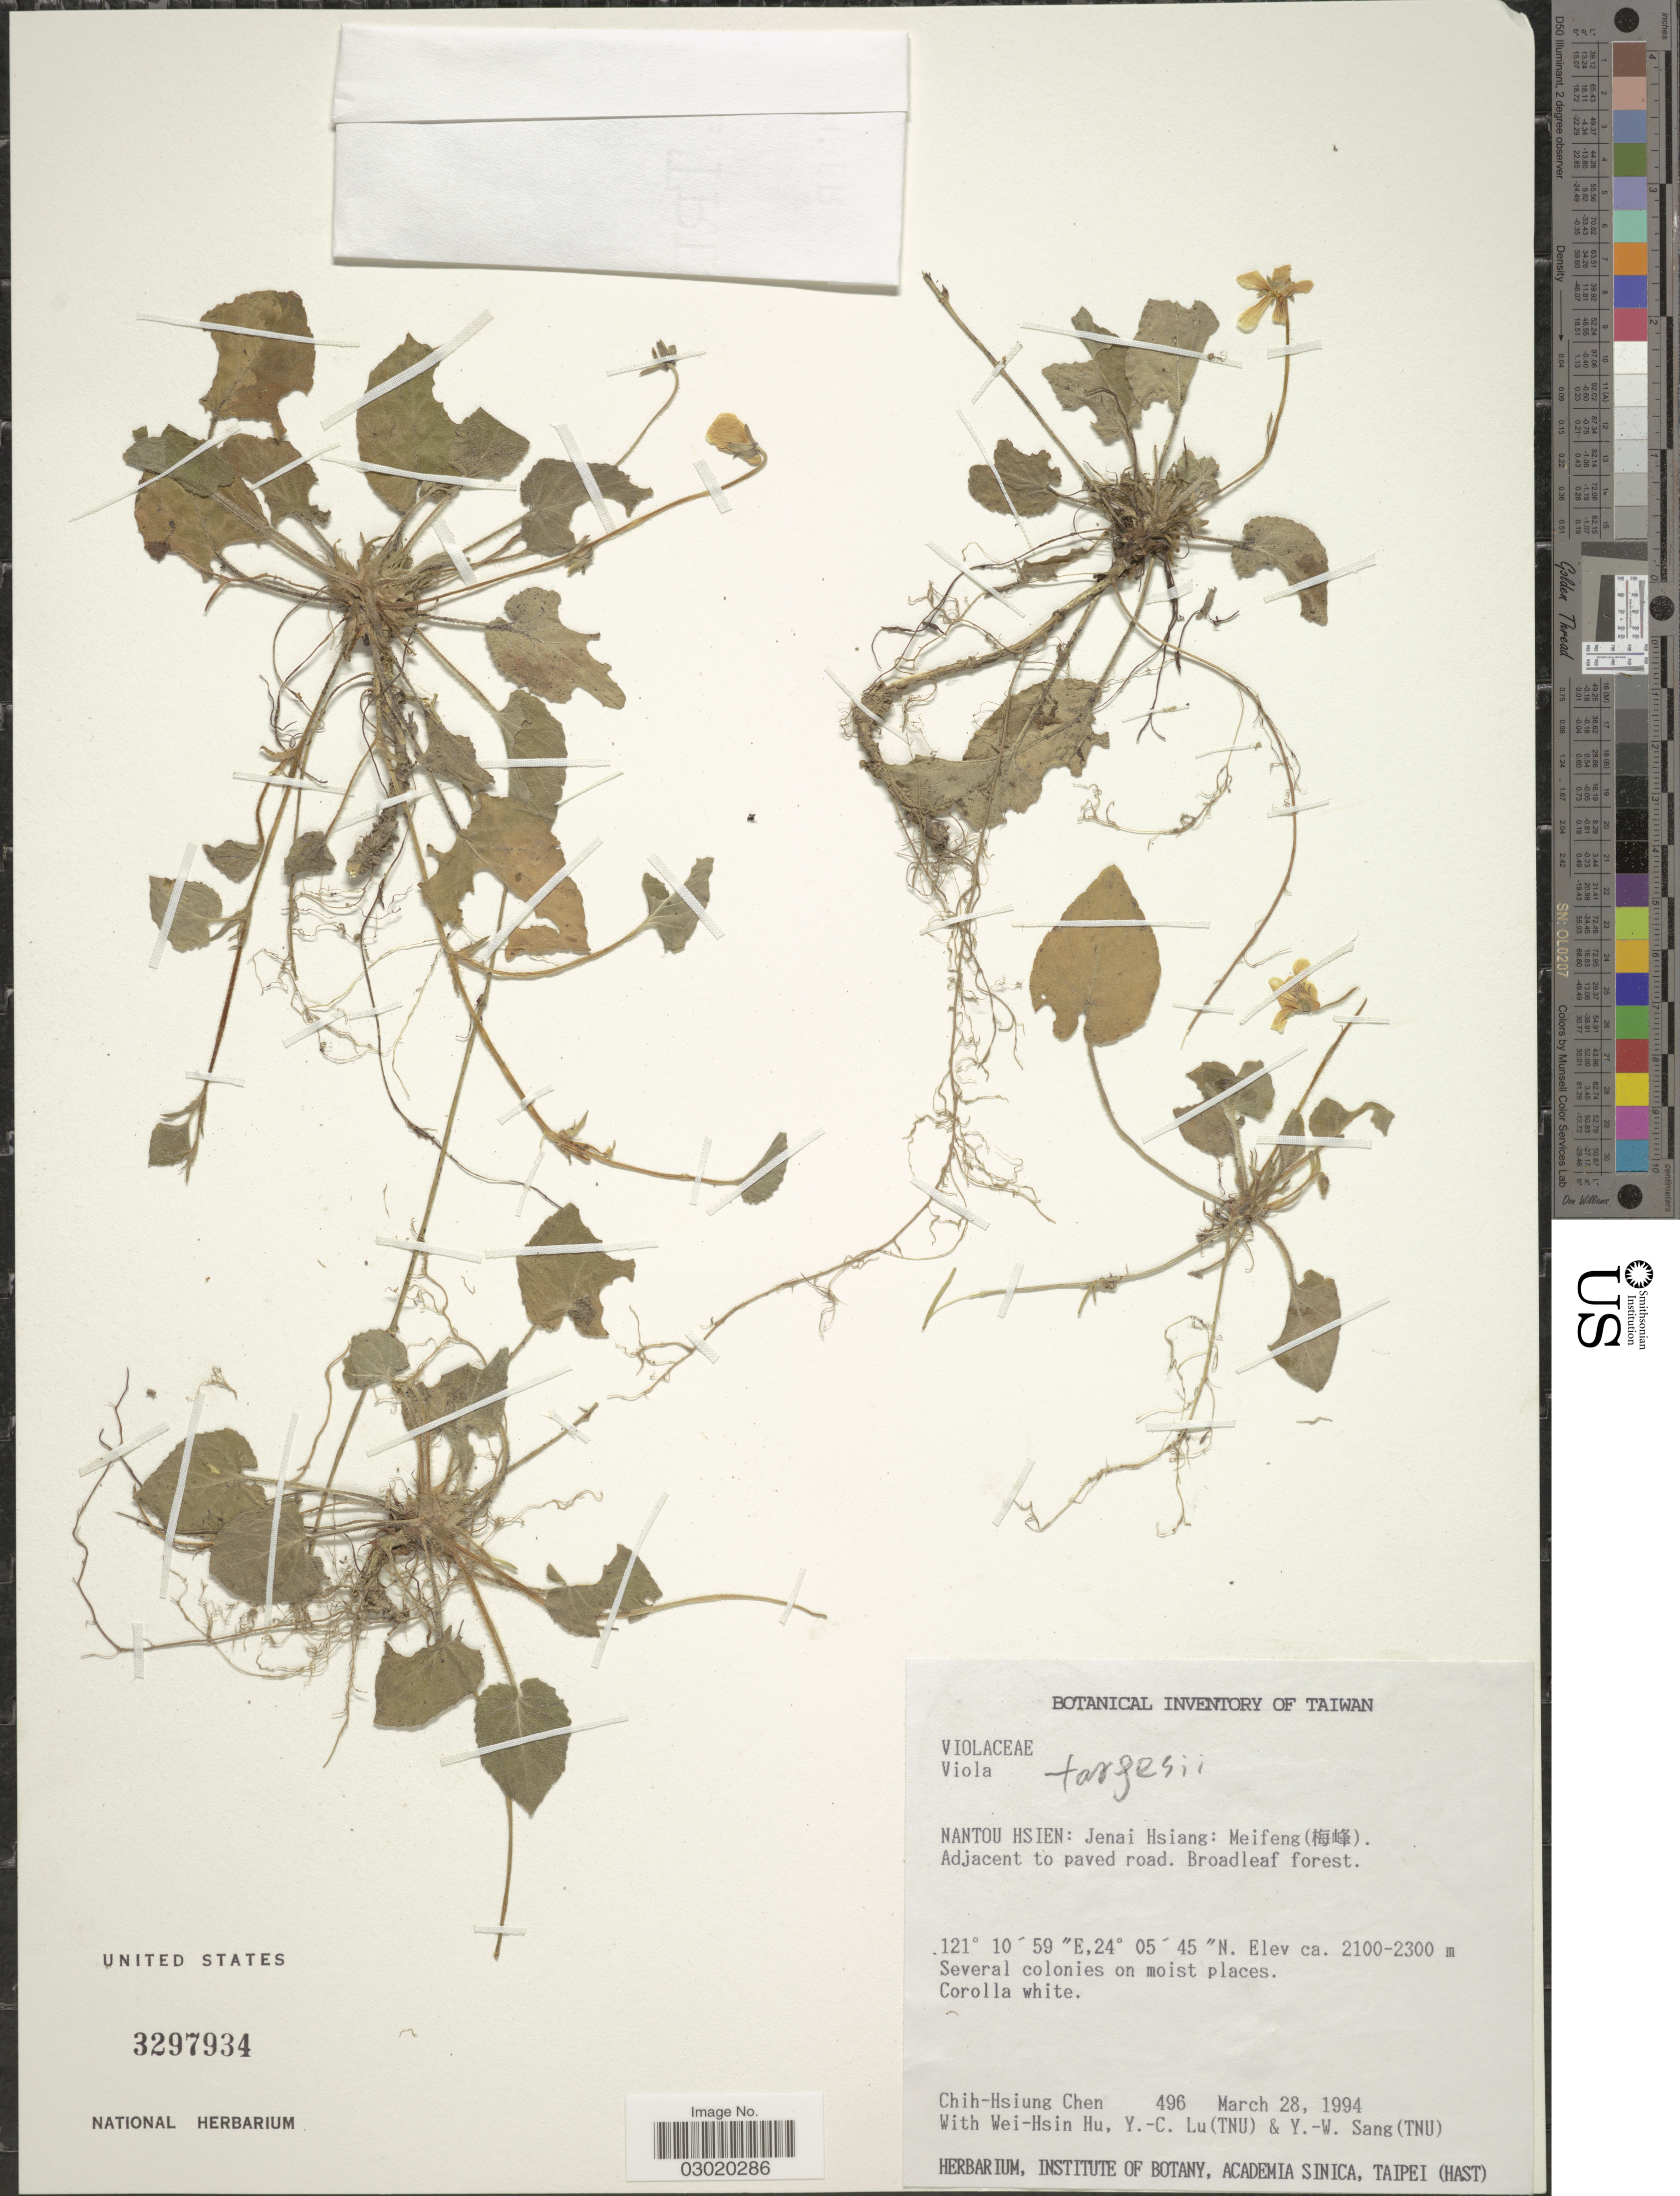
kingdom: Plantae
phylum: Tracheophyta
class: Magnoliopsida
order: Malpighiales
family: Violaceae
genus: Viola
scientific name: Viola sp.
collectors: C.-H. Chen, W. H. Hu, Y. C. Lu & Y. Sang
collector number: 496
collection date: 1994-03-28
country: Taiwan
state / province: Nantou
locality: Nantou Hsien: Jenai Hsiang: Meifeng.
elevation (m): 2100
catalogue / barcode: US 3297934